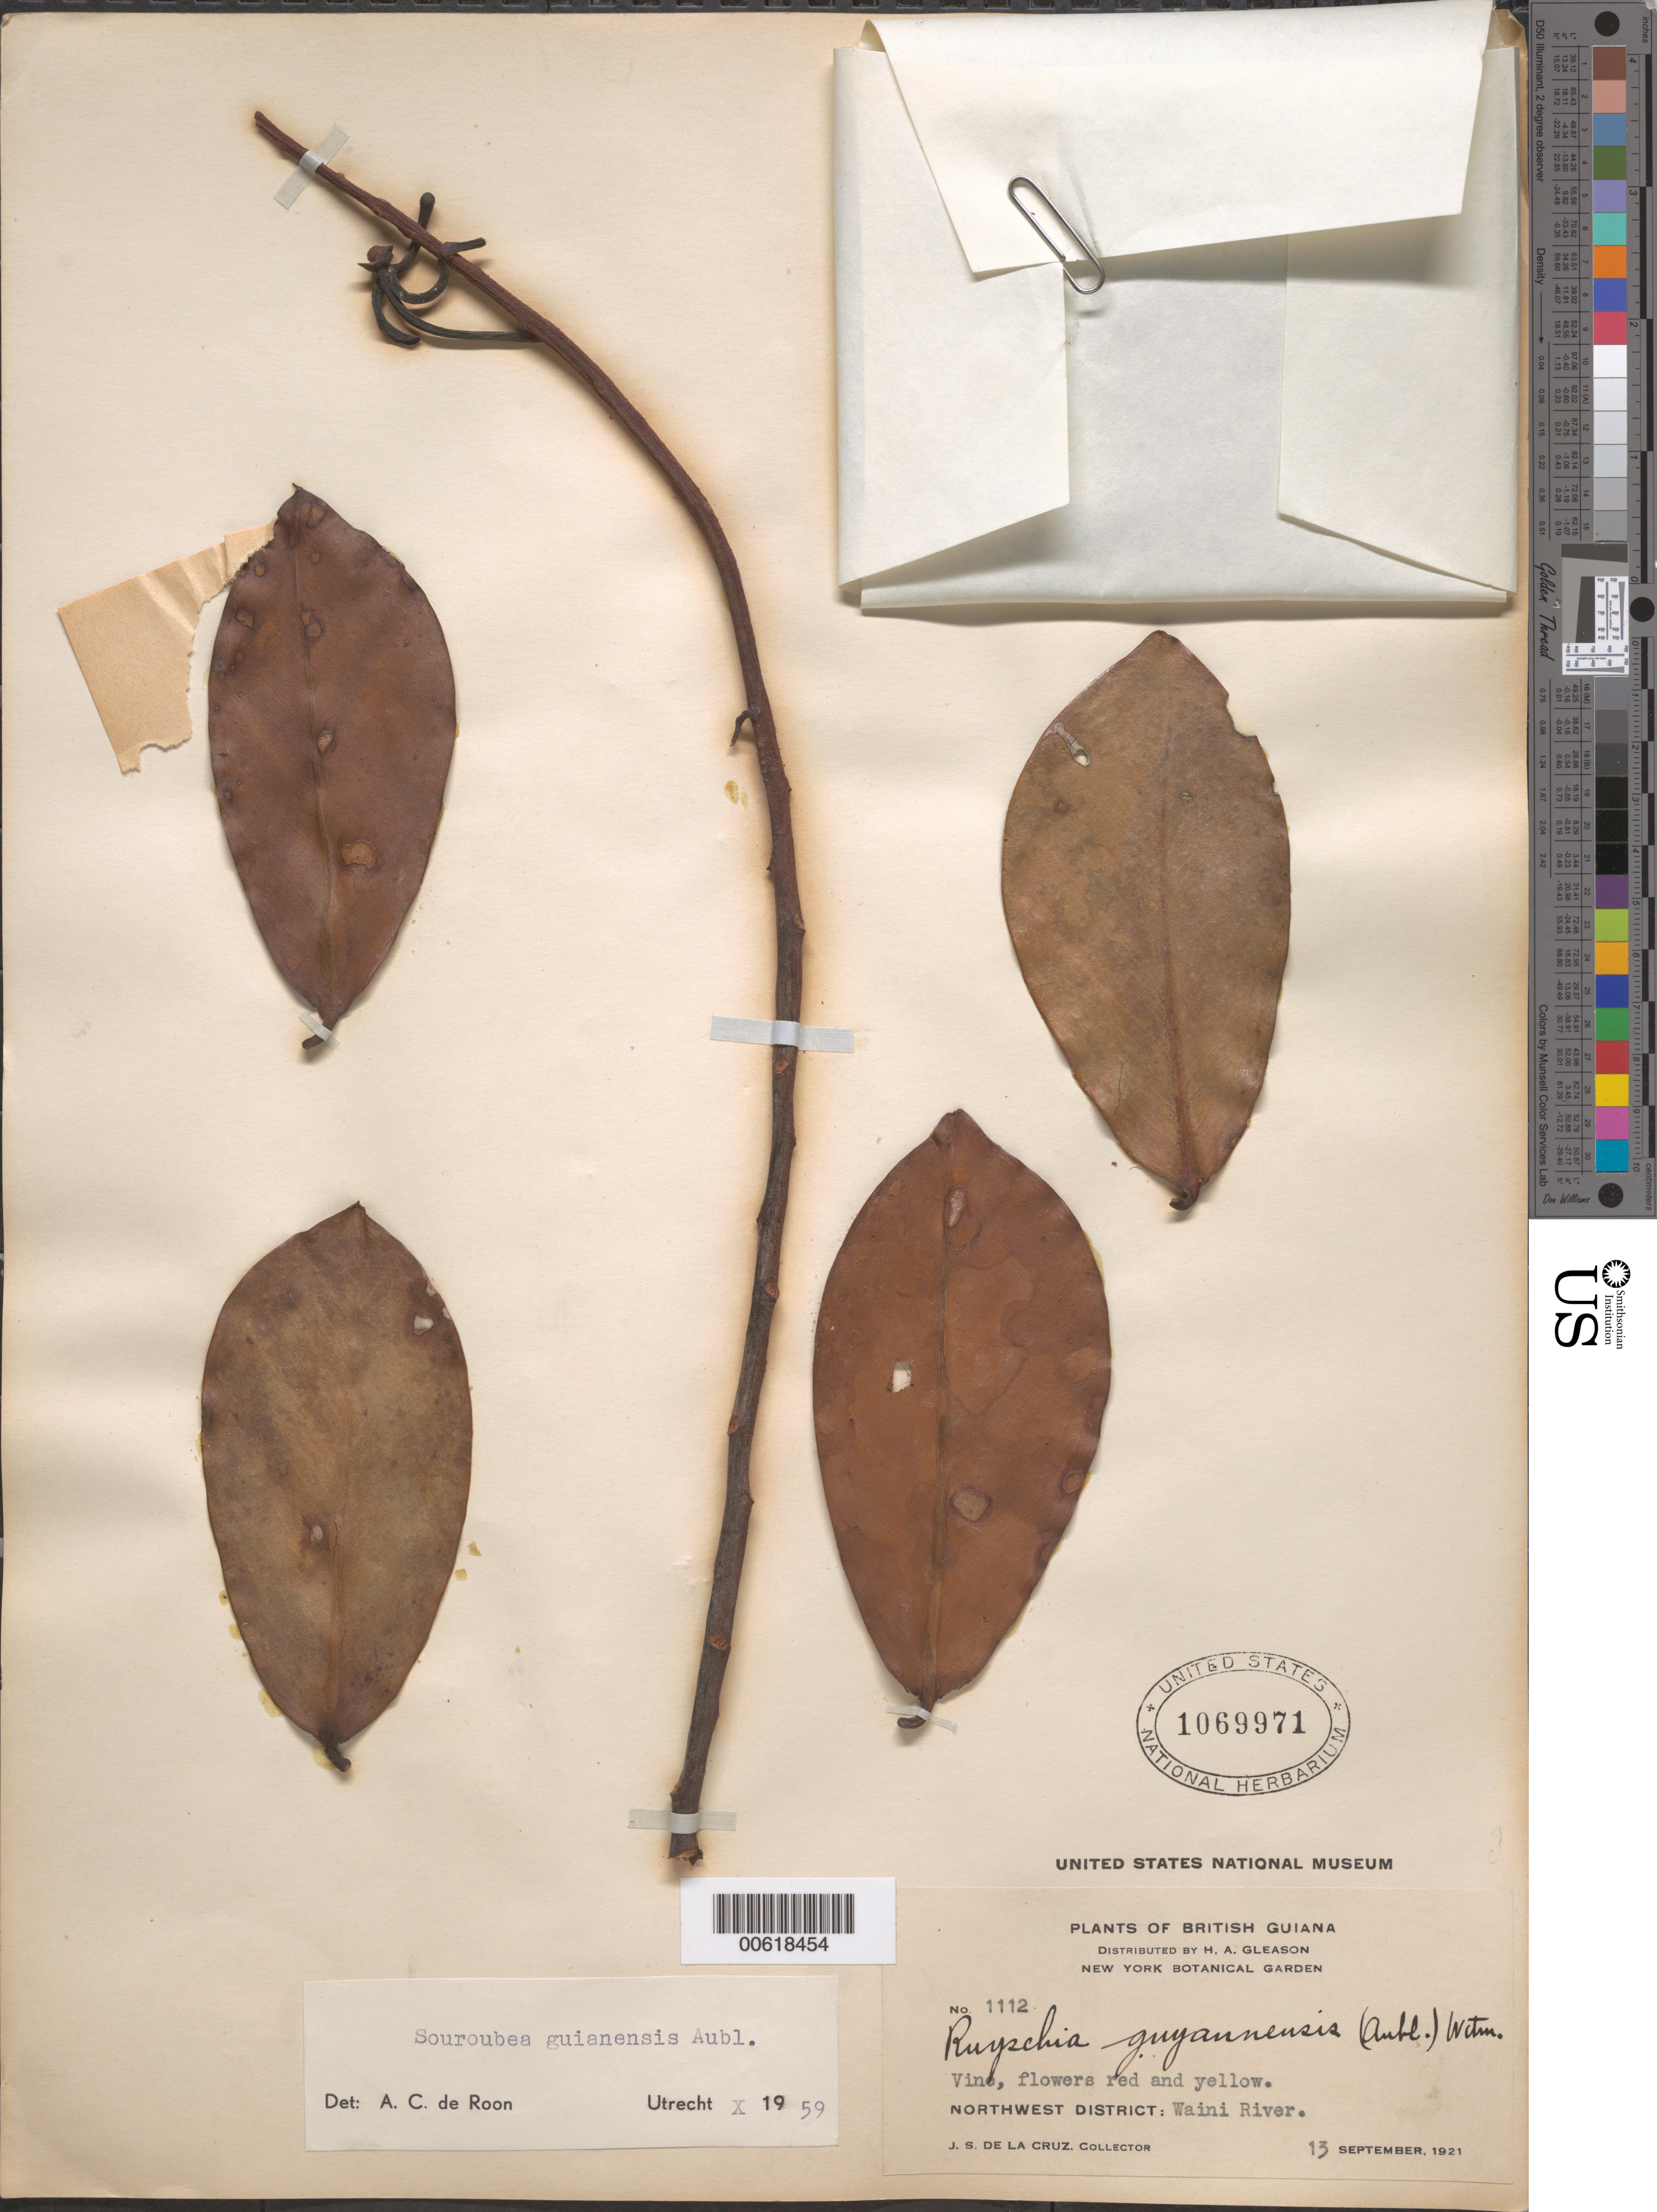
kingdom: Plantae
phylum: Tracheophyta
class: Magnoliopsida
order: Ericales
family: Marcgraviaceae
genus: Souroubea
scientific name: Souroubea guianensis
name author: Aubl.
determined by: de Roon, A. C.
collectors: J. S. de la Cruz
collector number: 1112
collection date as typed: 13-Sep-21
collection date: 1921-09-13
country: Guyana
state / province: Barima-Waini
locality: Waini R., NW District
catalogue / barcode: US 1069971